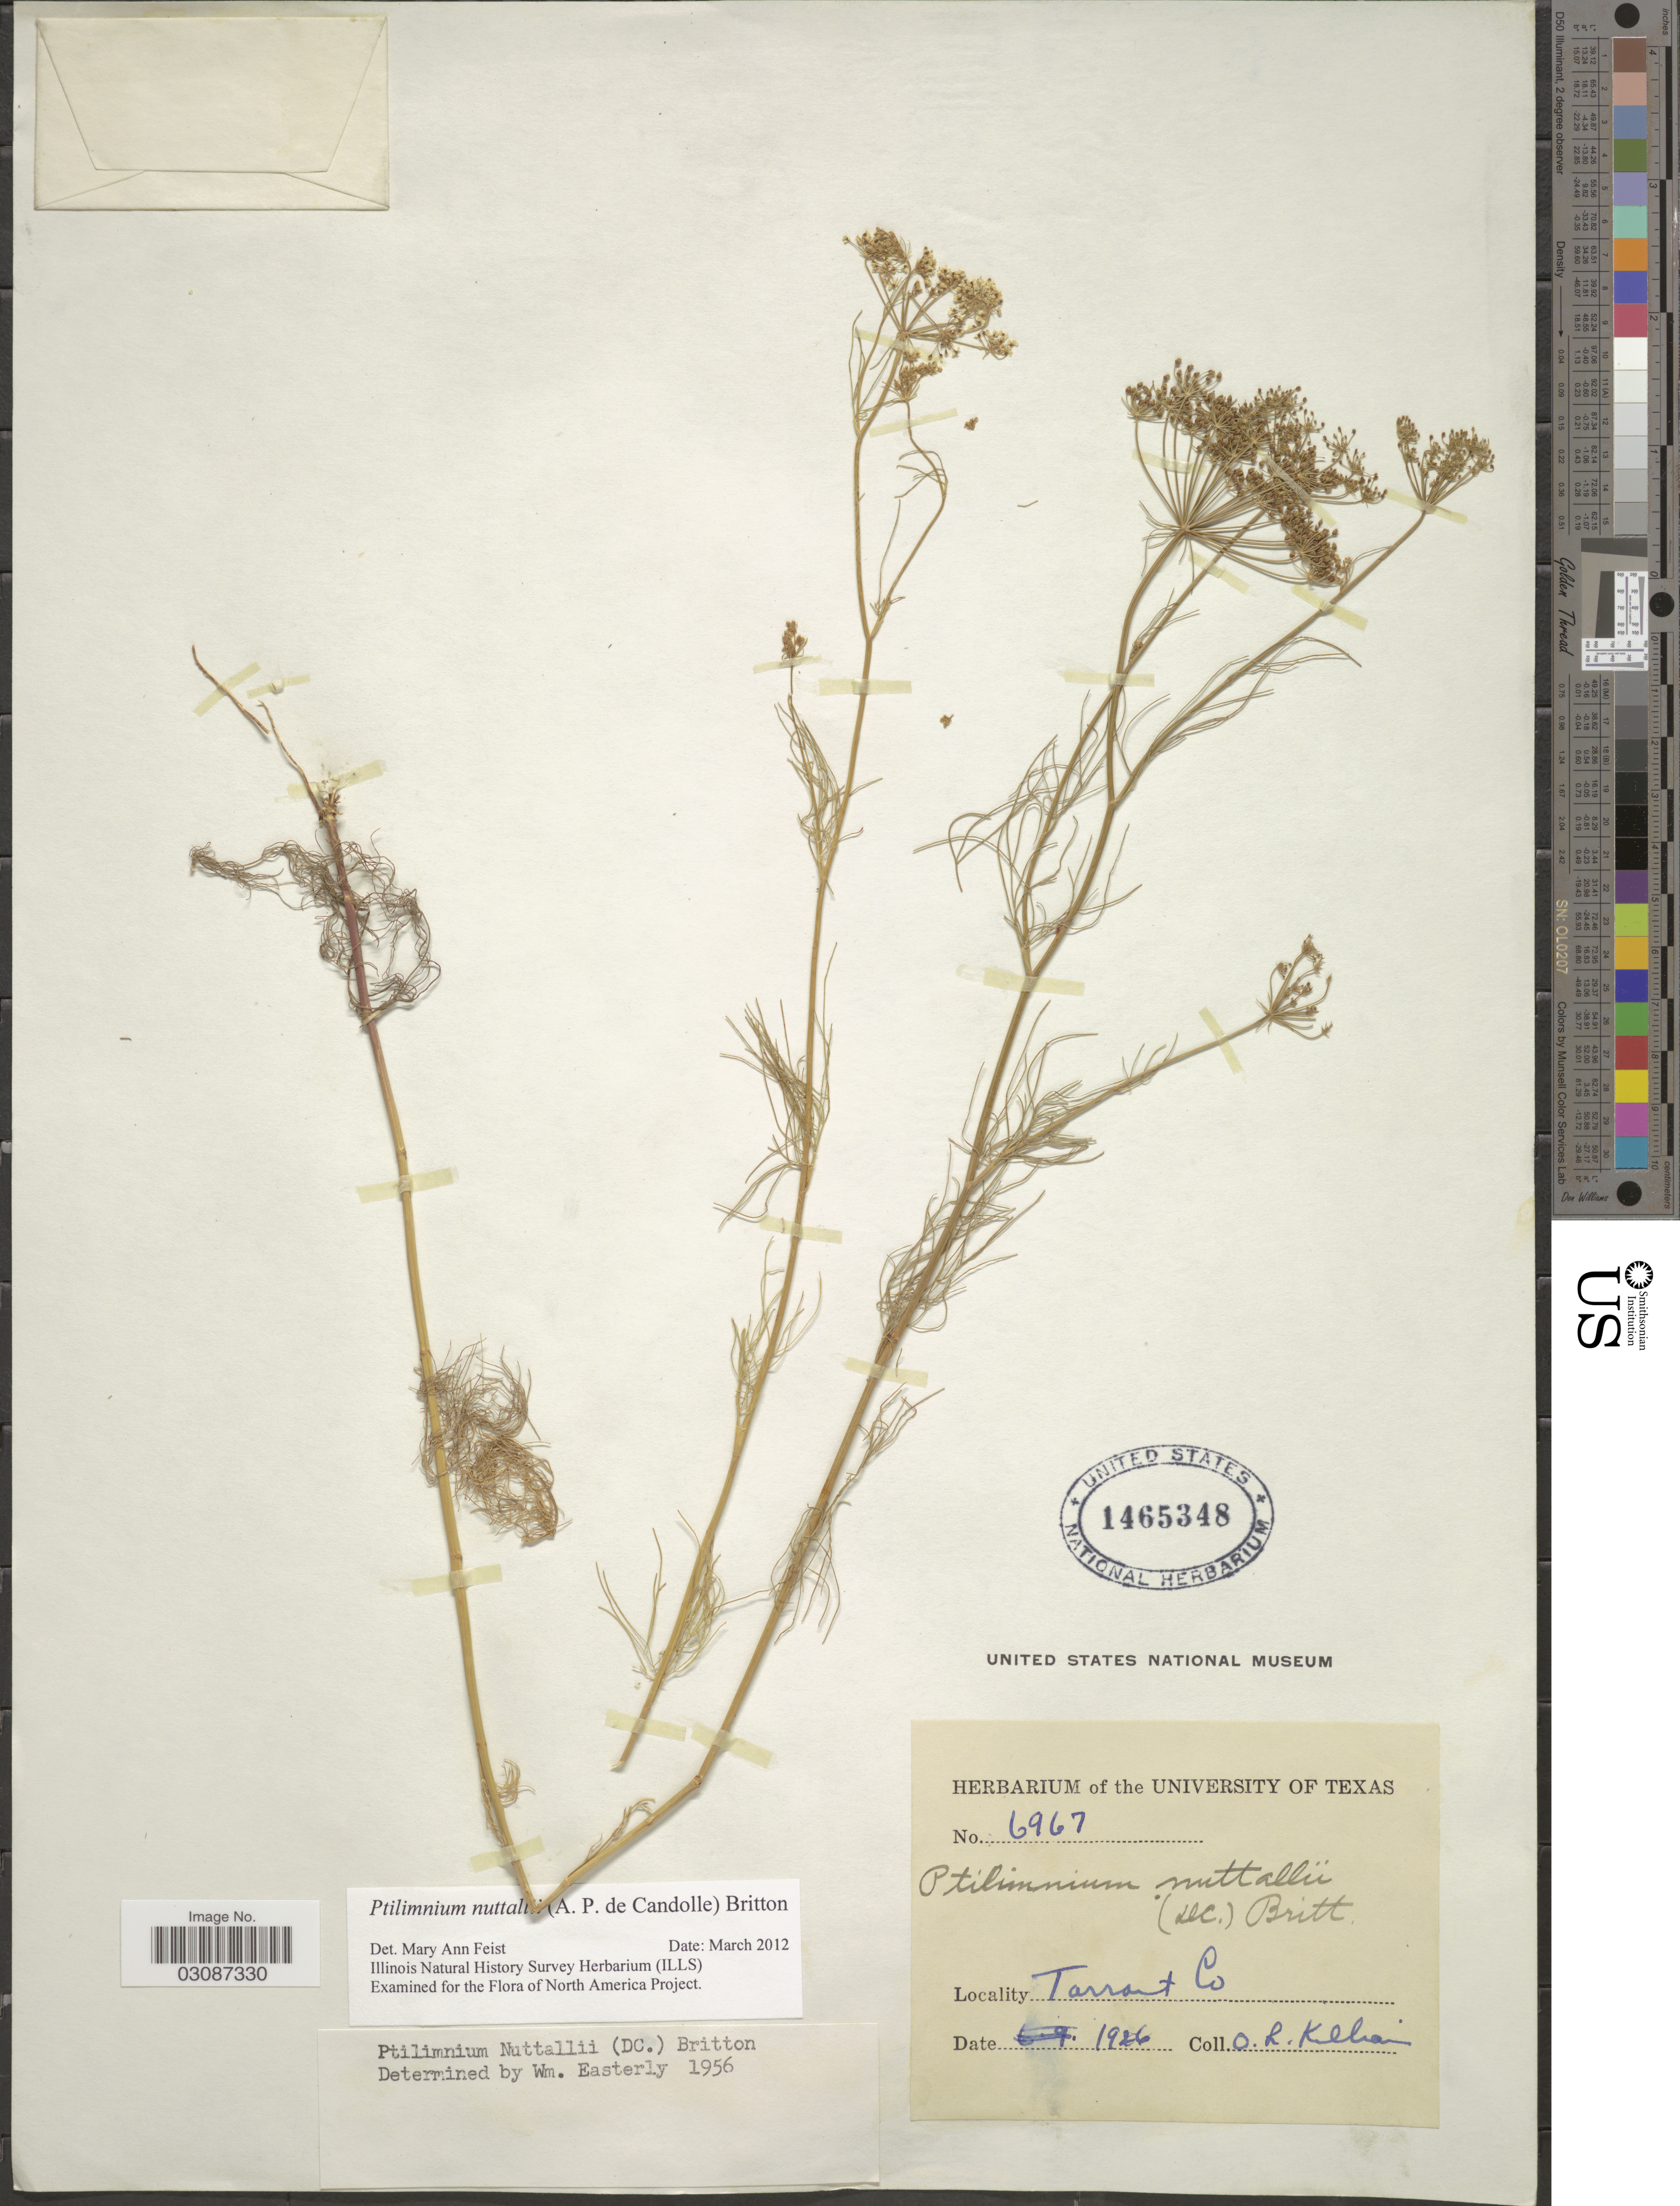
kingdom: Plantae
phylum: Tracheophyta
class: Magnoliopsida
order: Apiales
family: Apiaceae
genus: Ptilimnium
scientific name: Ptilimnium nuttallii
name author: (DC.) Britton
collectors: O. Killian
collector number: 6967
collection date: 1926-06-09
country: United States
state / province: Texas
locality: Tarrant Co.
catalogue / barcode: US 1465348